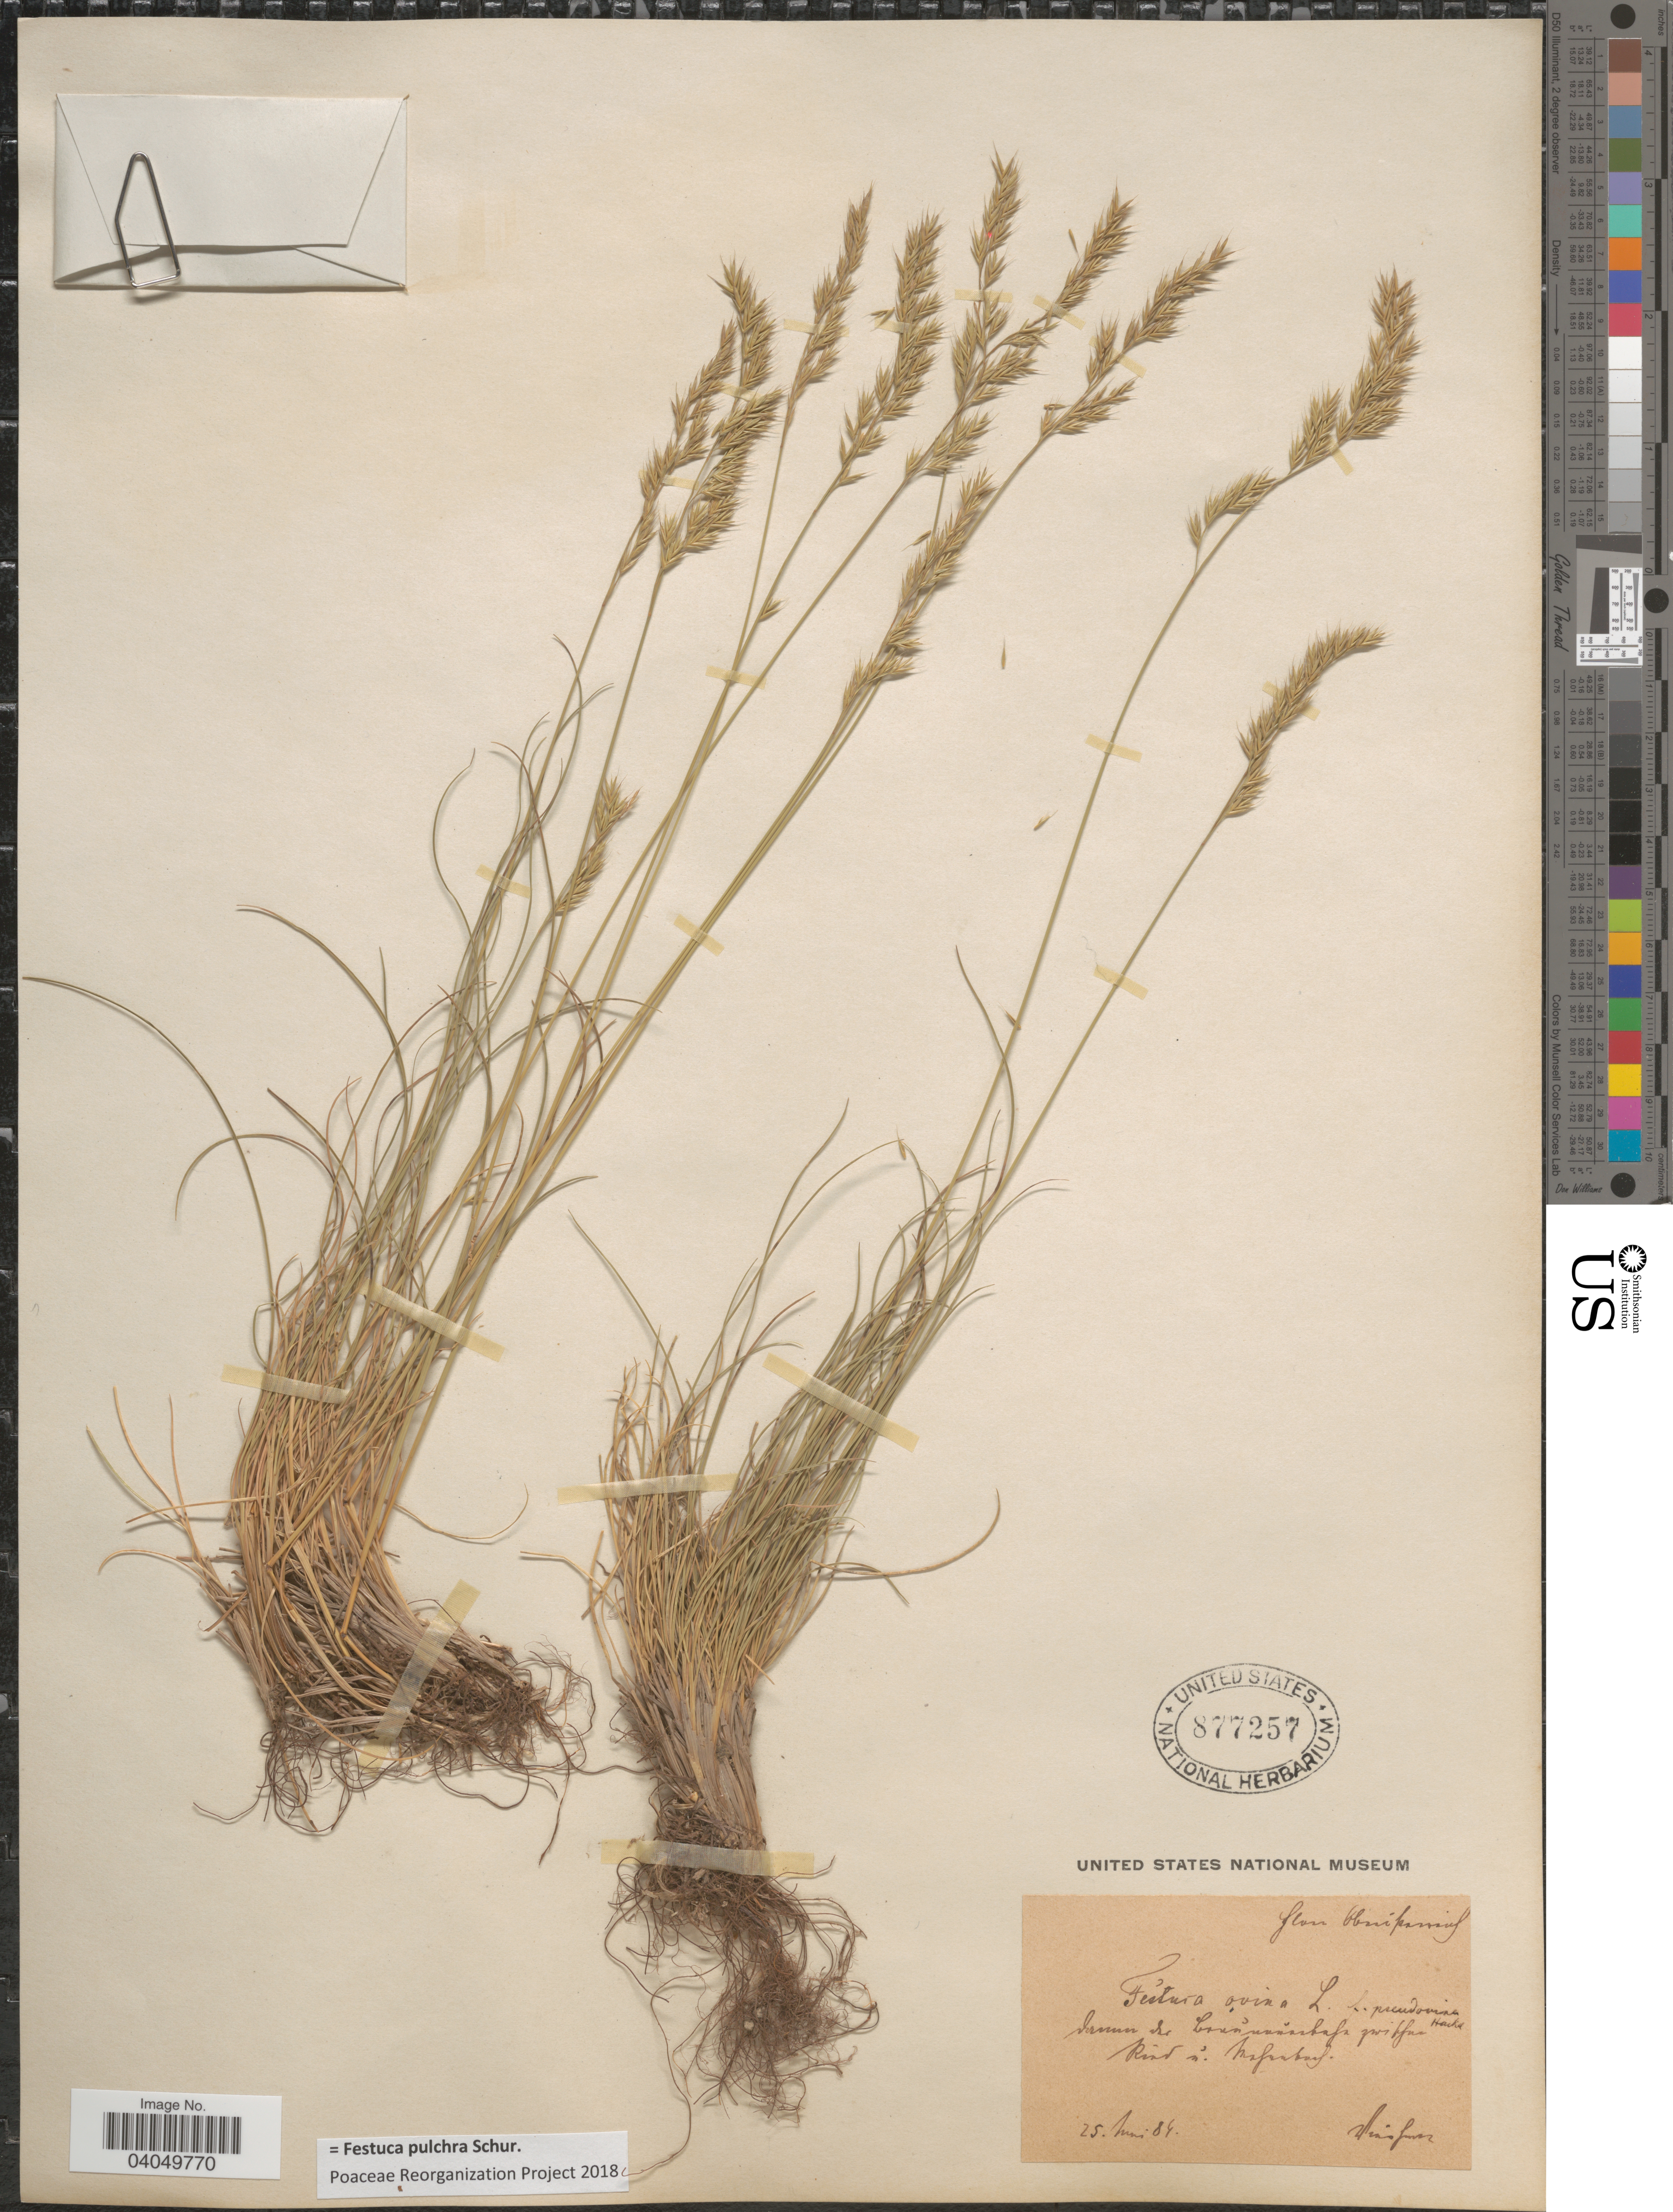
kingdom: Plantae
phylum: Tracheophyta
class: Liliopsida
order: Poales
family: Poaceae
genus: Festuca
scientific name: Festuca pulchra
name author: Schur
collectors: F. Vierhapper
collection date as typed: Transcribed d/m/y: 25/5/84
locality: Obnipaniaz[interpreted]. Dumun[interpreted] de [illegible text] zwischen Riad[interpreted] [illegible text].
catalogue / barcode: US 877257